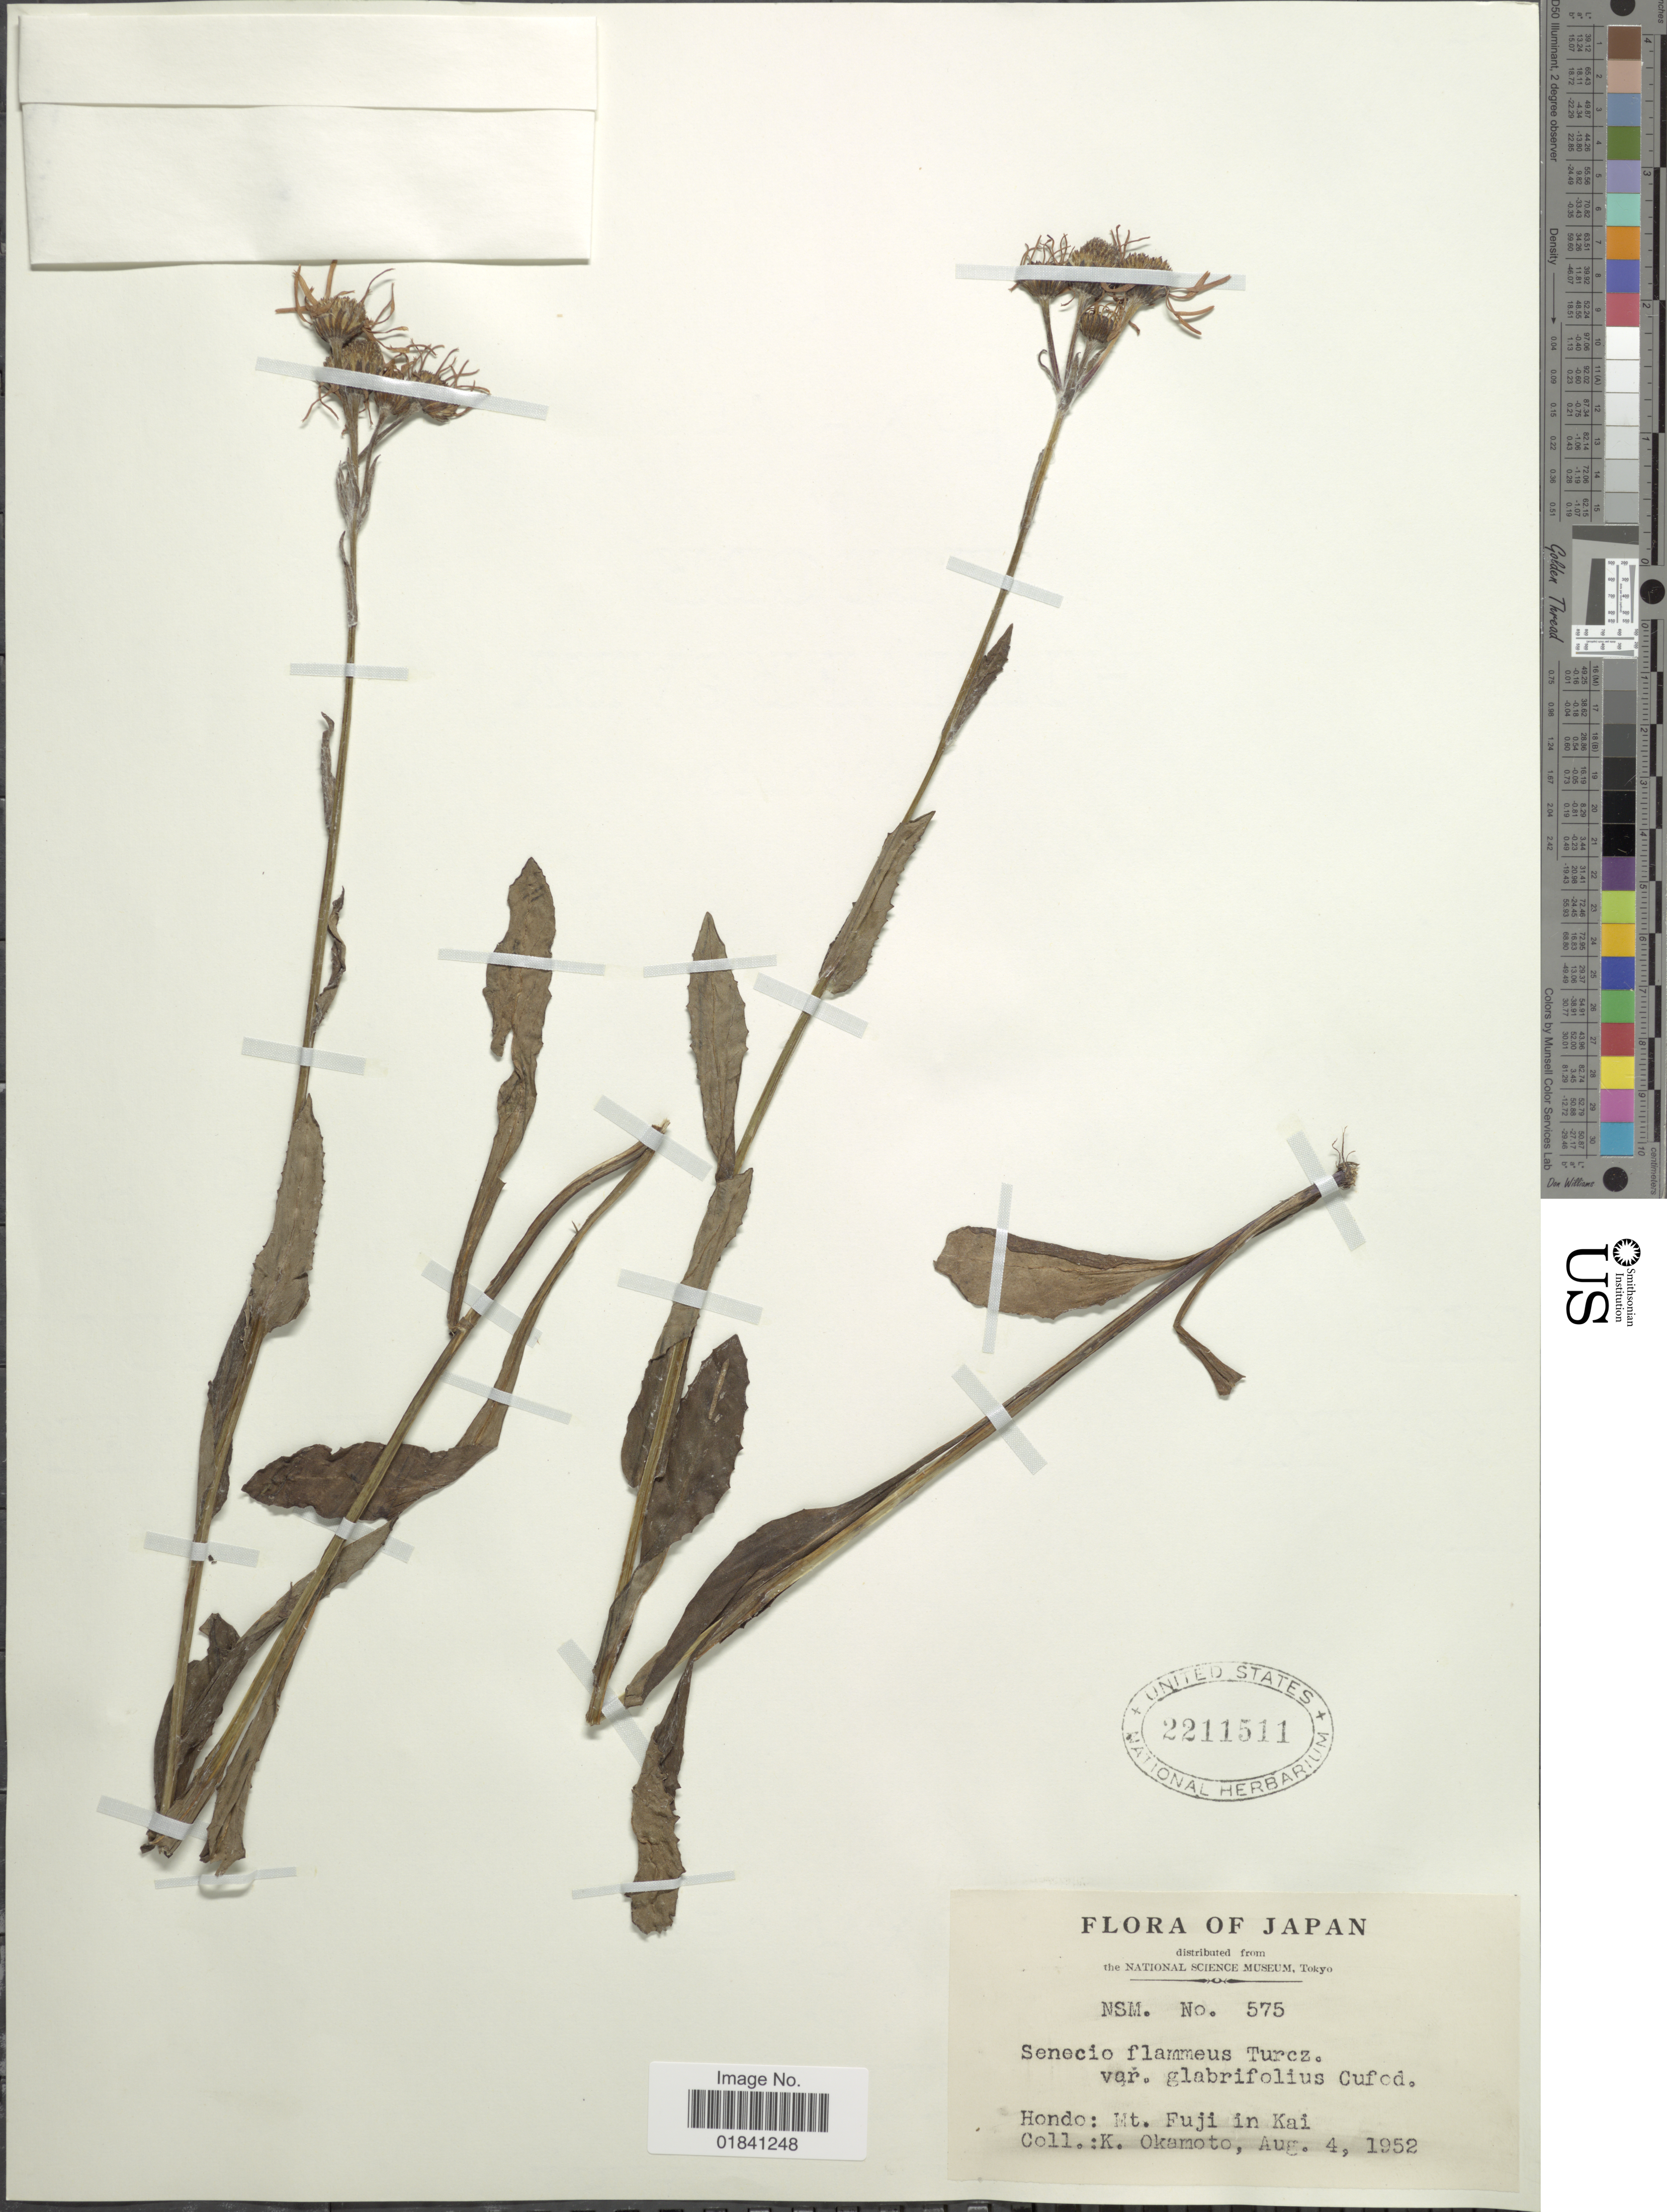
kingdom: Plantae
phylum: Tracheophyta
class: Magnoliopsida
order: Asterales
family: Asteraceae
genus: Senecio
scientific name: Senecio flammeus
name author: Turcz. ex A. DC.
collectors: K. Okamoto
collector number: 575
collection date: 1952-08-04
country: Japan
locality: Hondo: Mt. Fuji in Kai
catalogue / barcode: US 2211511